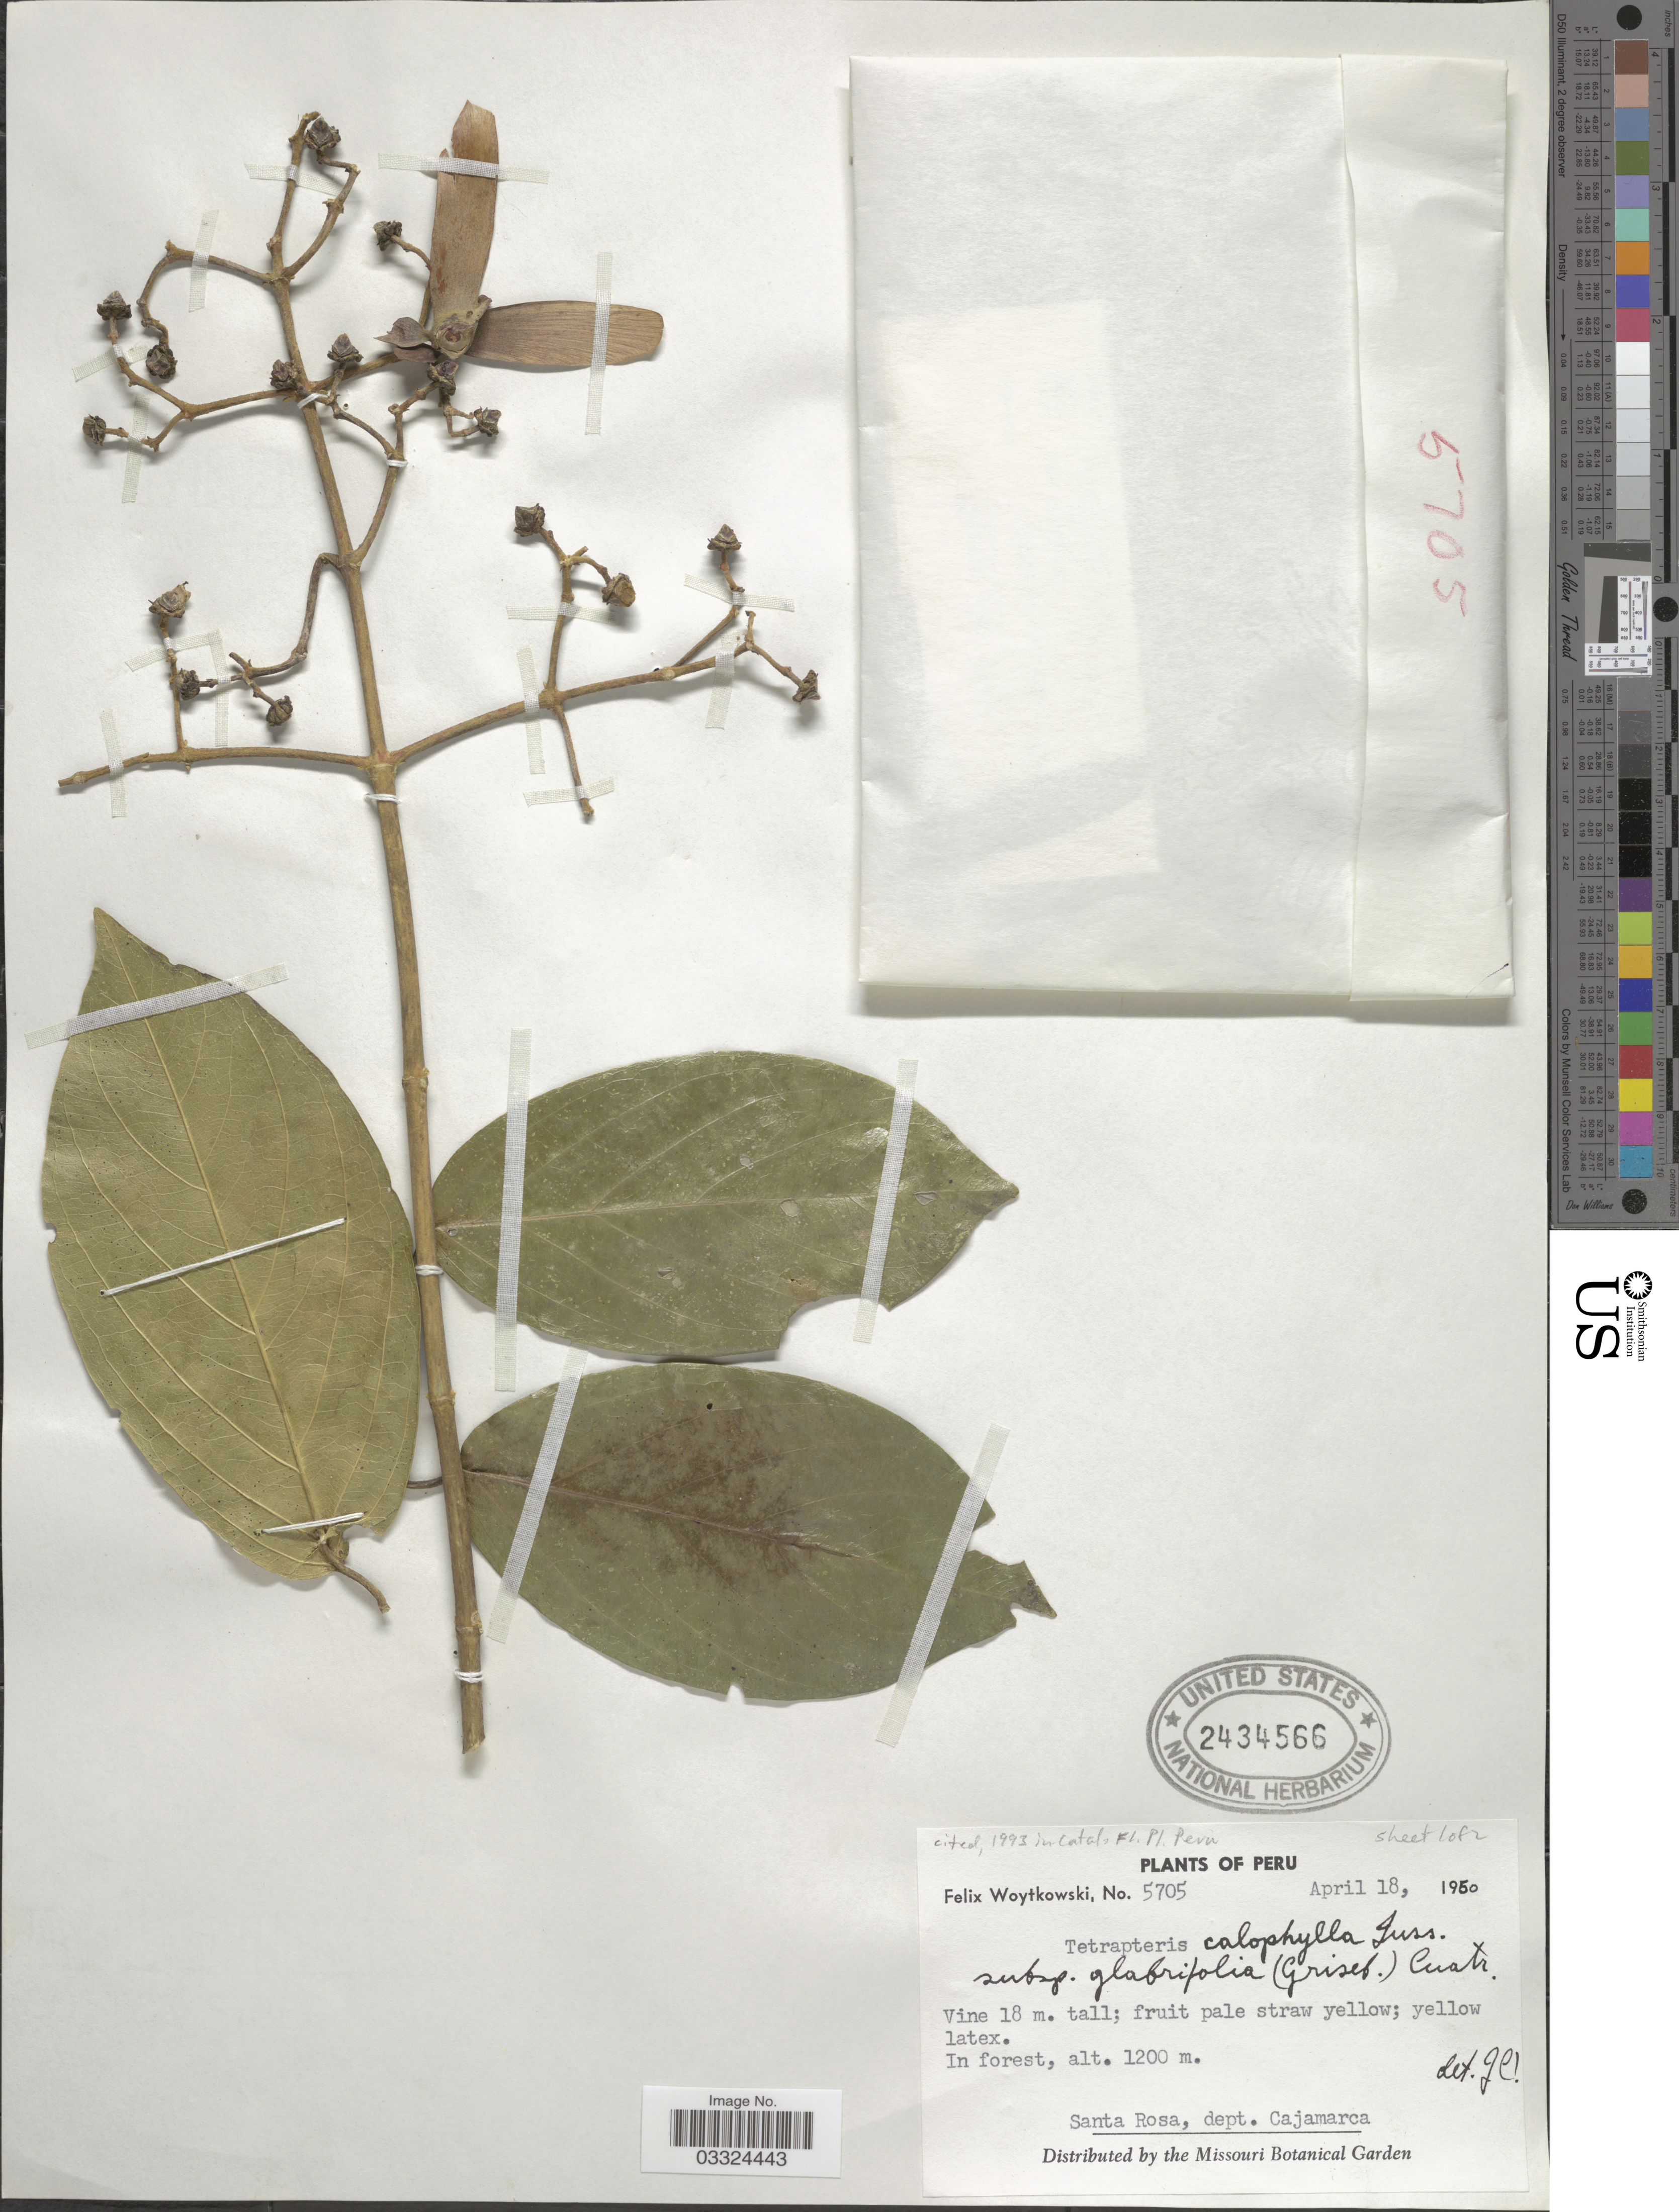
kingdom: Plantae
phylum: Tracheophyta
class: Magnoliopsida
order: Malpighiales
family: Malpighiaceae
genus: Tetrapterys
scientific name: Tetrapterys calophylla var. glabrifolia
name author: Griseb.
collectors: F. Woytkowski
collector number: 5705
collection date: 1960-04-18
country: Peru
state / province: Cajamarca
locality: Santa Rosa, dept. Cajamarca.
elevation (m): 1200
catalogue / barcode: US 2434566